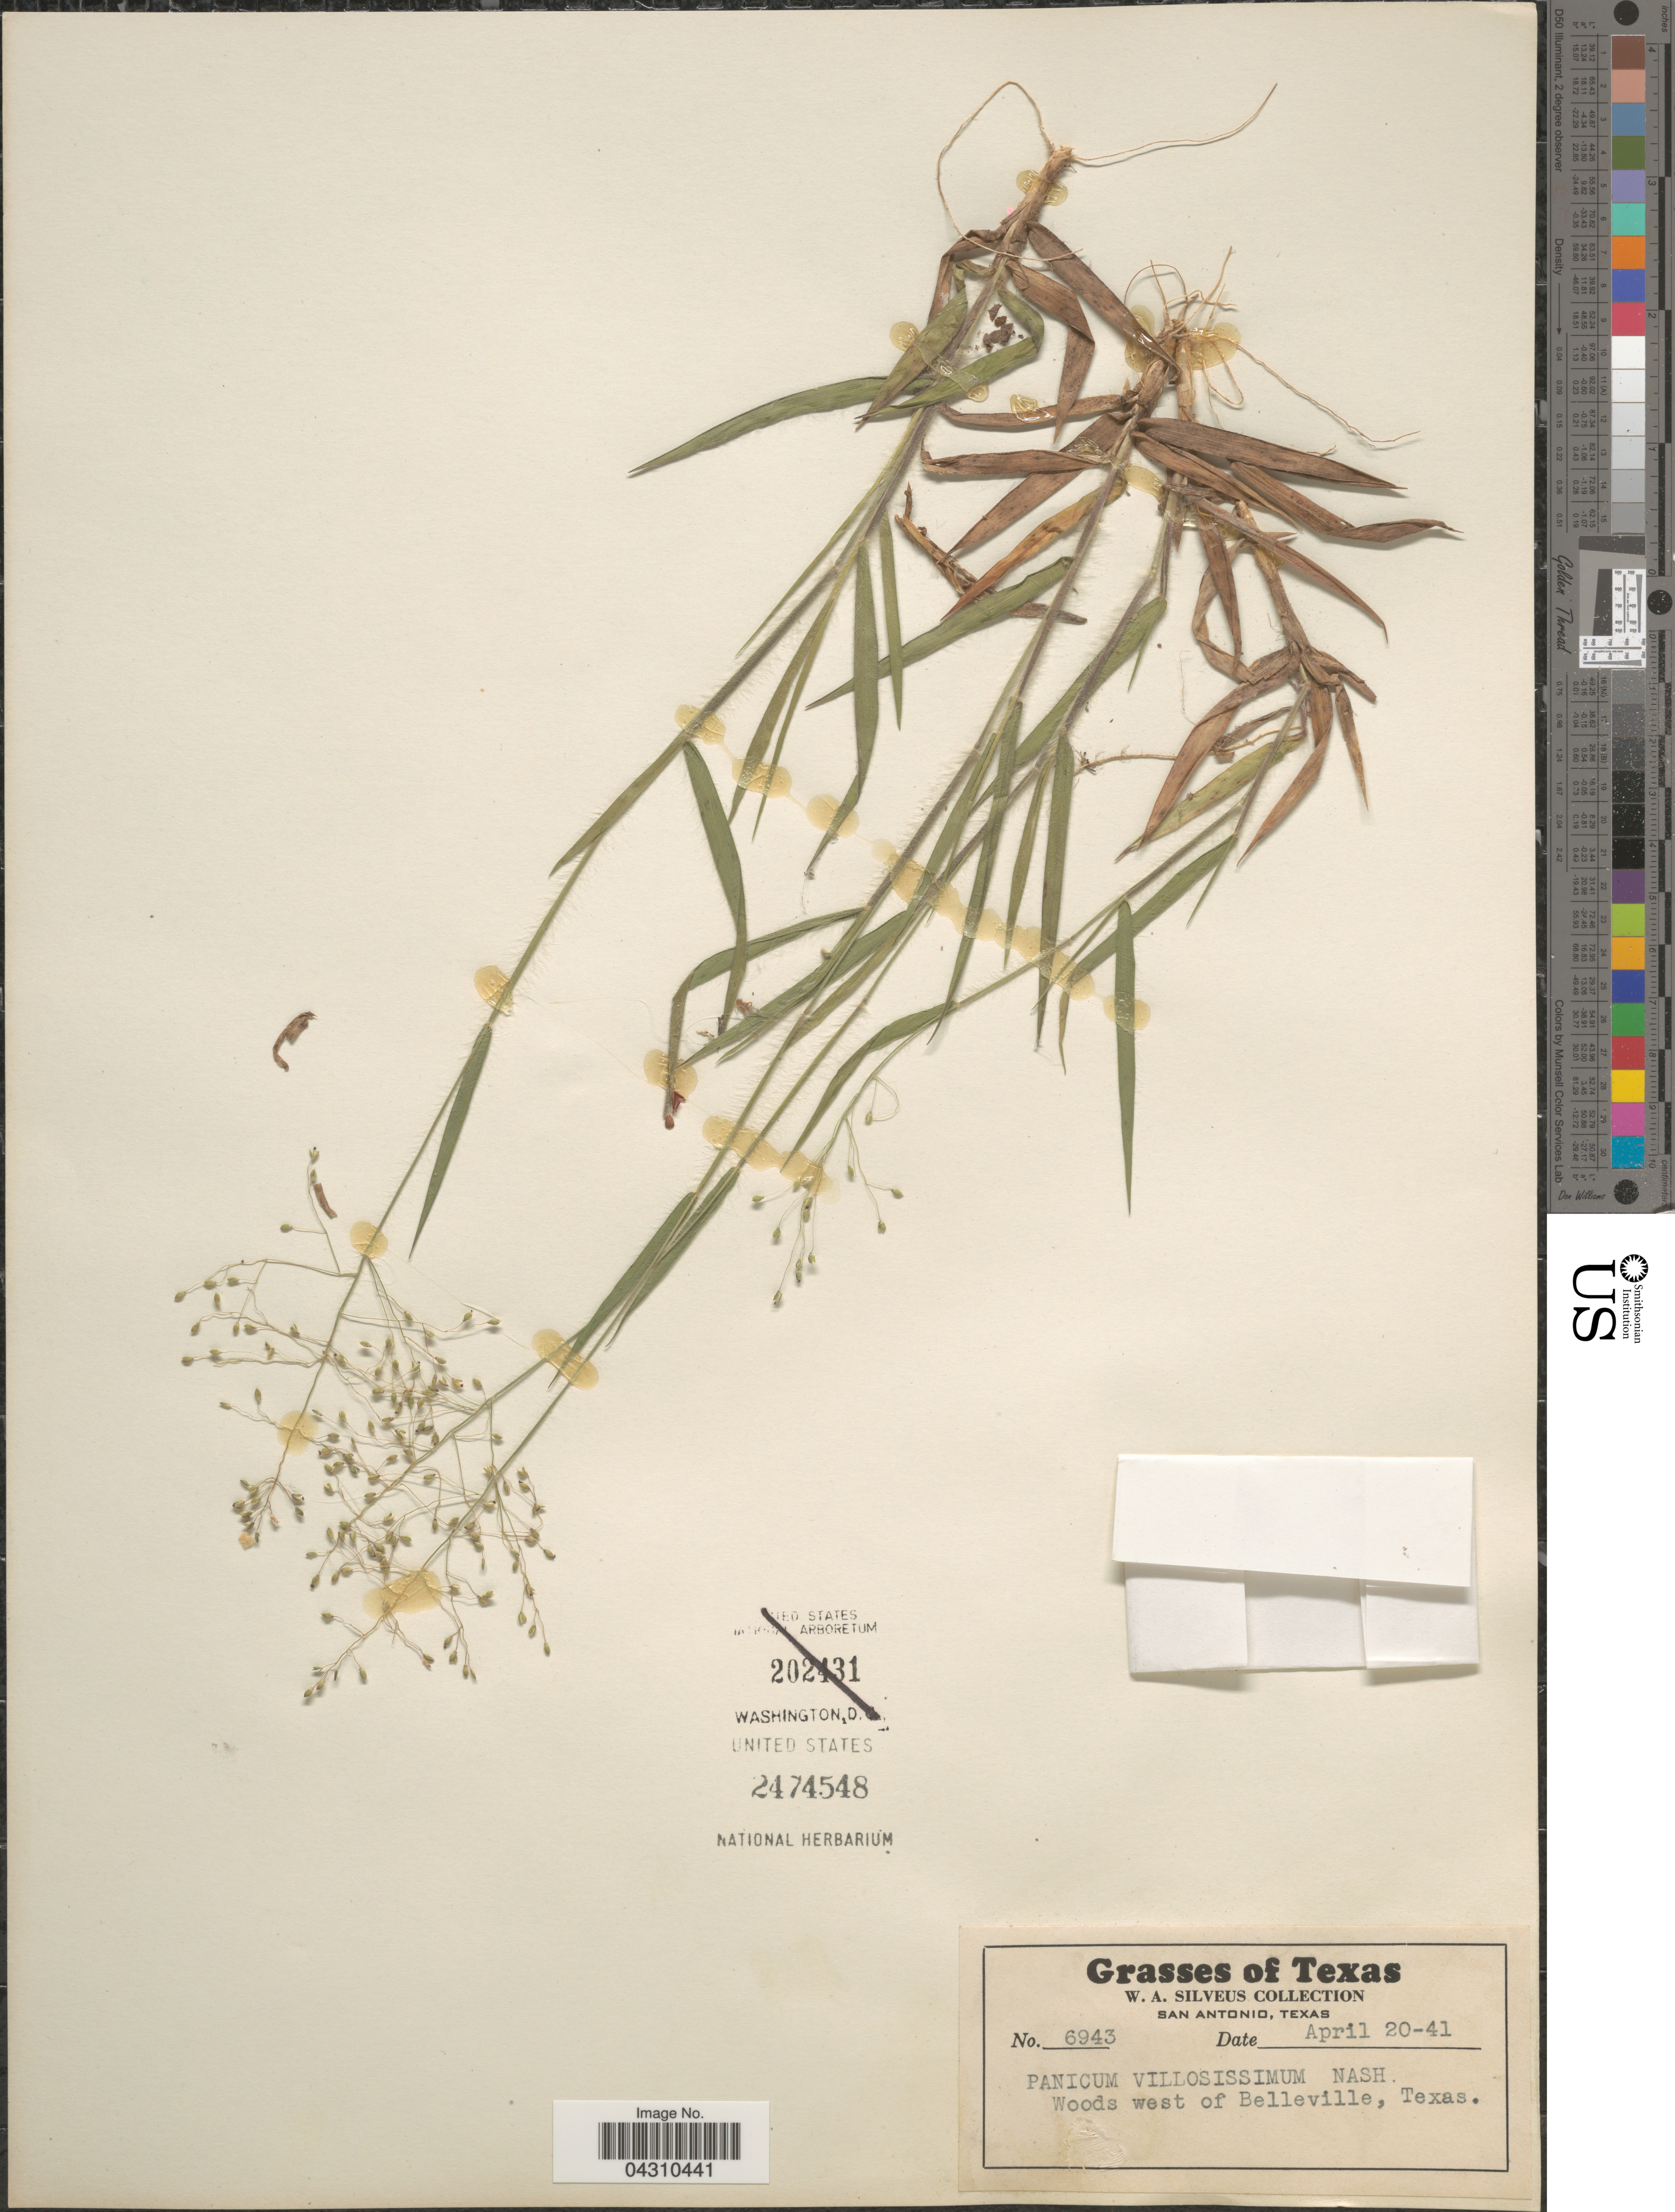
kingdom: Plantae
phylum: Tracheophyta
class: Liliopsida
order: Poales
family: Poaceae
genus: Dichanthelium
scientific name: Dichanthelium acuminatum var. acuminatum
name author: (Sw.) Gould & C.A. Clark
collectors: W. Silveus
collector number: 6943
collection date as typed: Transcribed d/m/y: 20/4/41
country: United States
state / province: Texas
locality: Woods west of Belleville.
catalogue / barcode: US 2474548